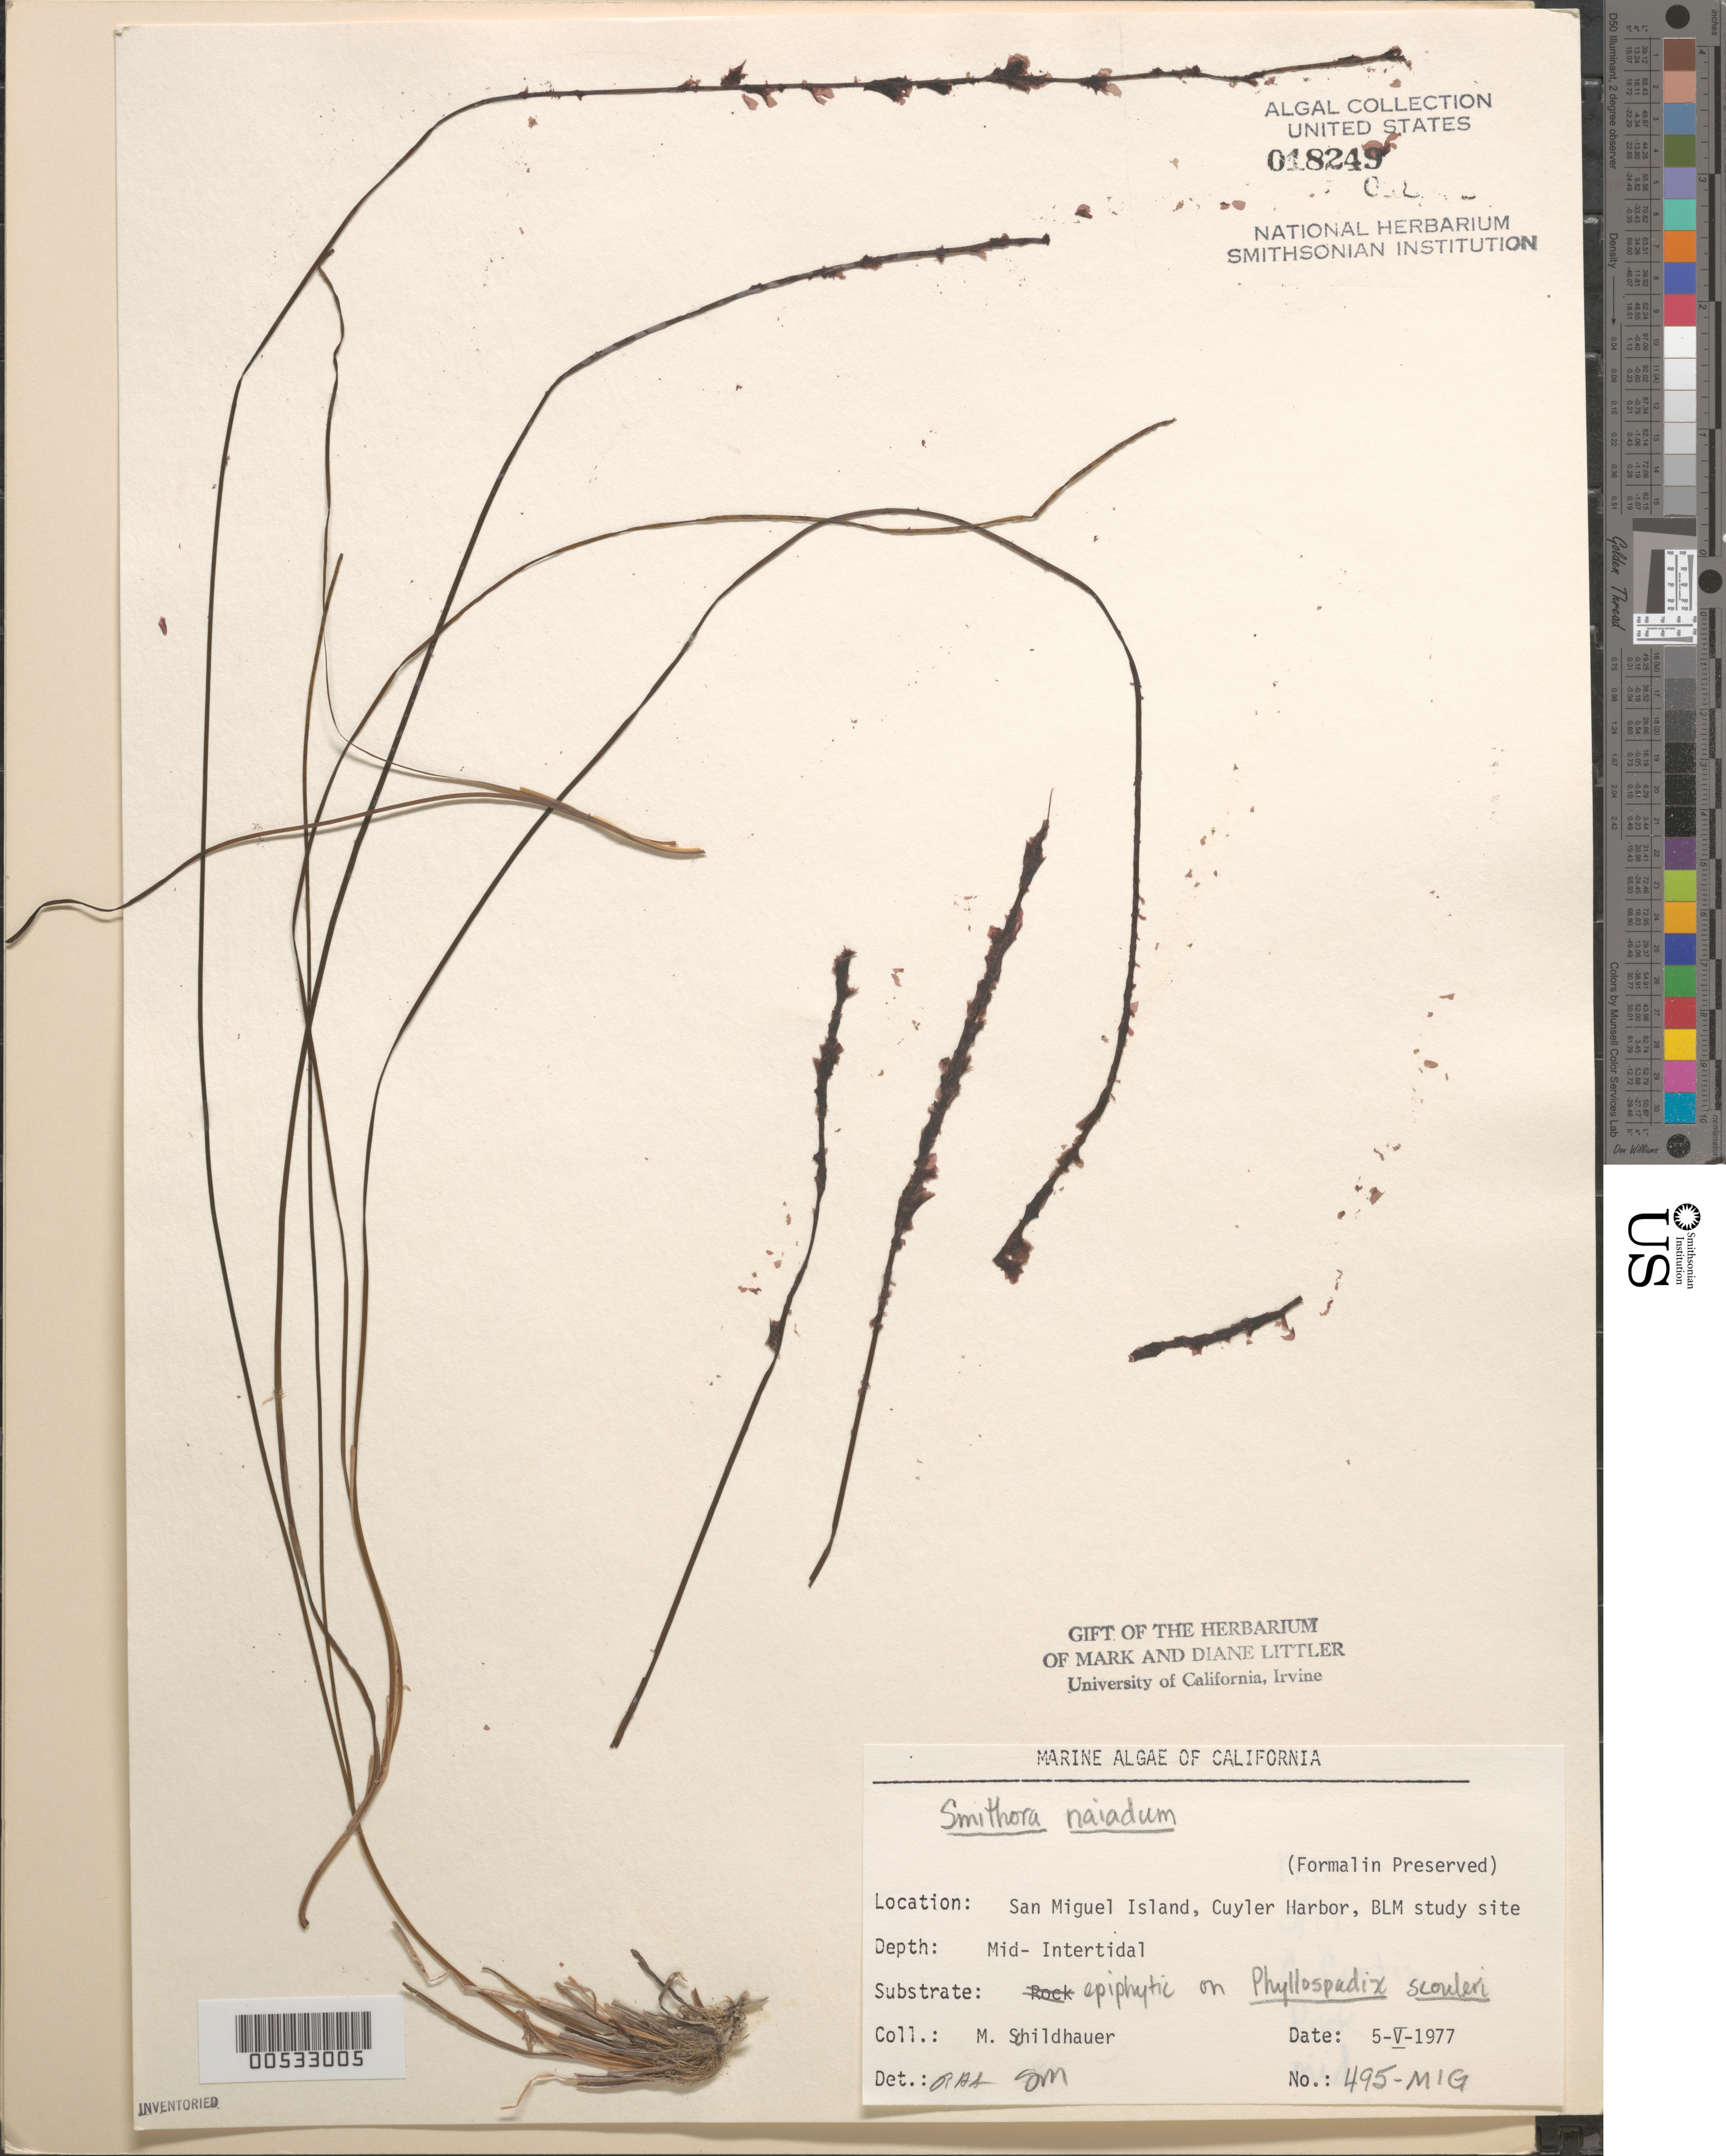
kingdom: Plantae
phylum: Rhodophyta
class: Compsopogonophyceae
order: Erythropeltidales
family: Erythrotrichiaceae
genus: Smithora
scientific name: Smithora naiadum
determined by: Sims, Robert H.; Murray, S. N.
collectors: M. Schildhauer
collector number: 495-MIG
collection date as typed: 05 May 1977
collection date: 1977-05-05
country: United States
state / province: California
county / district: Santa Barbara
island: San Miguel Island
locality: Cuyler Harbor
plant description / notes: BLM-SOCALBIGHT Rocky Intertidal Survey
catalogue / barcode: US 18249